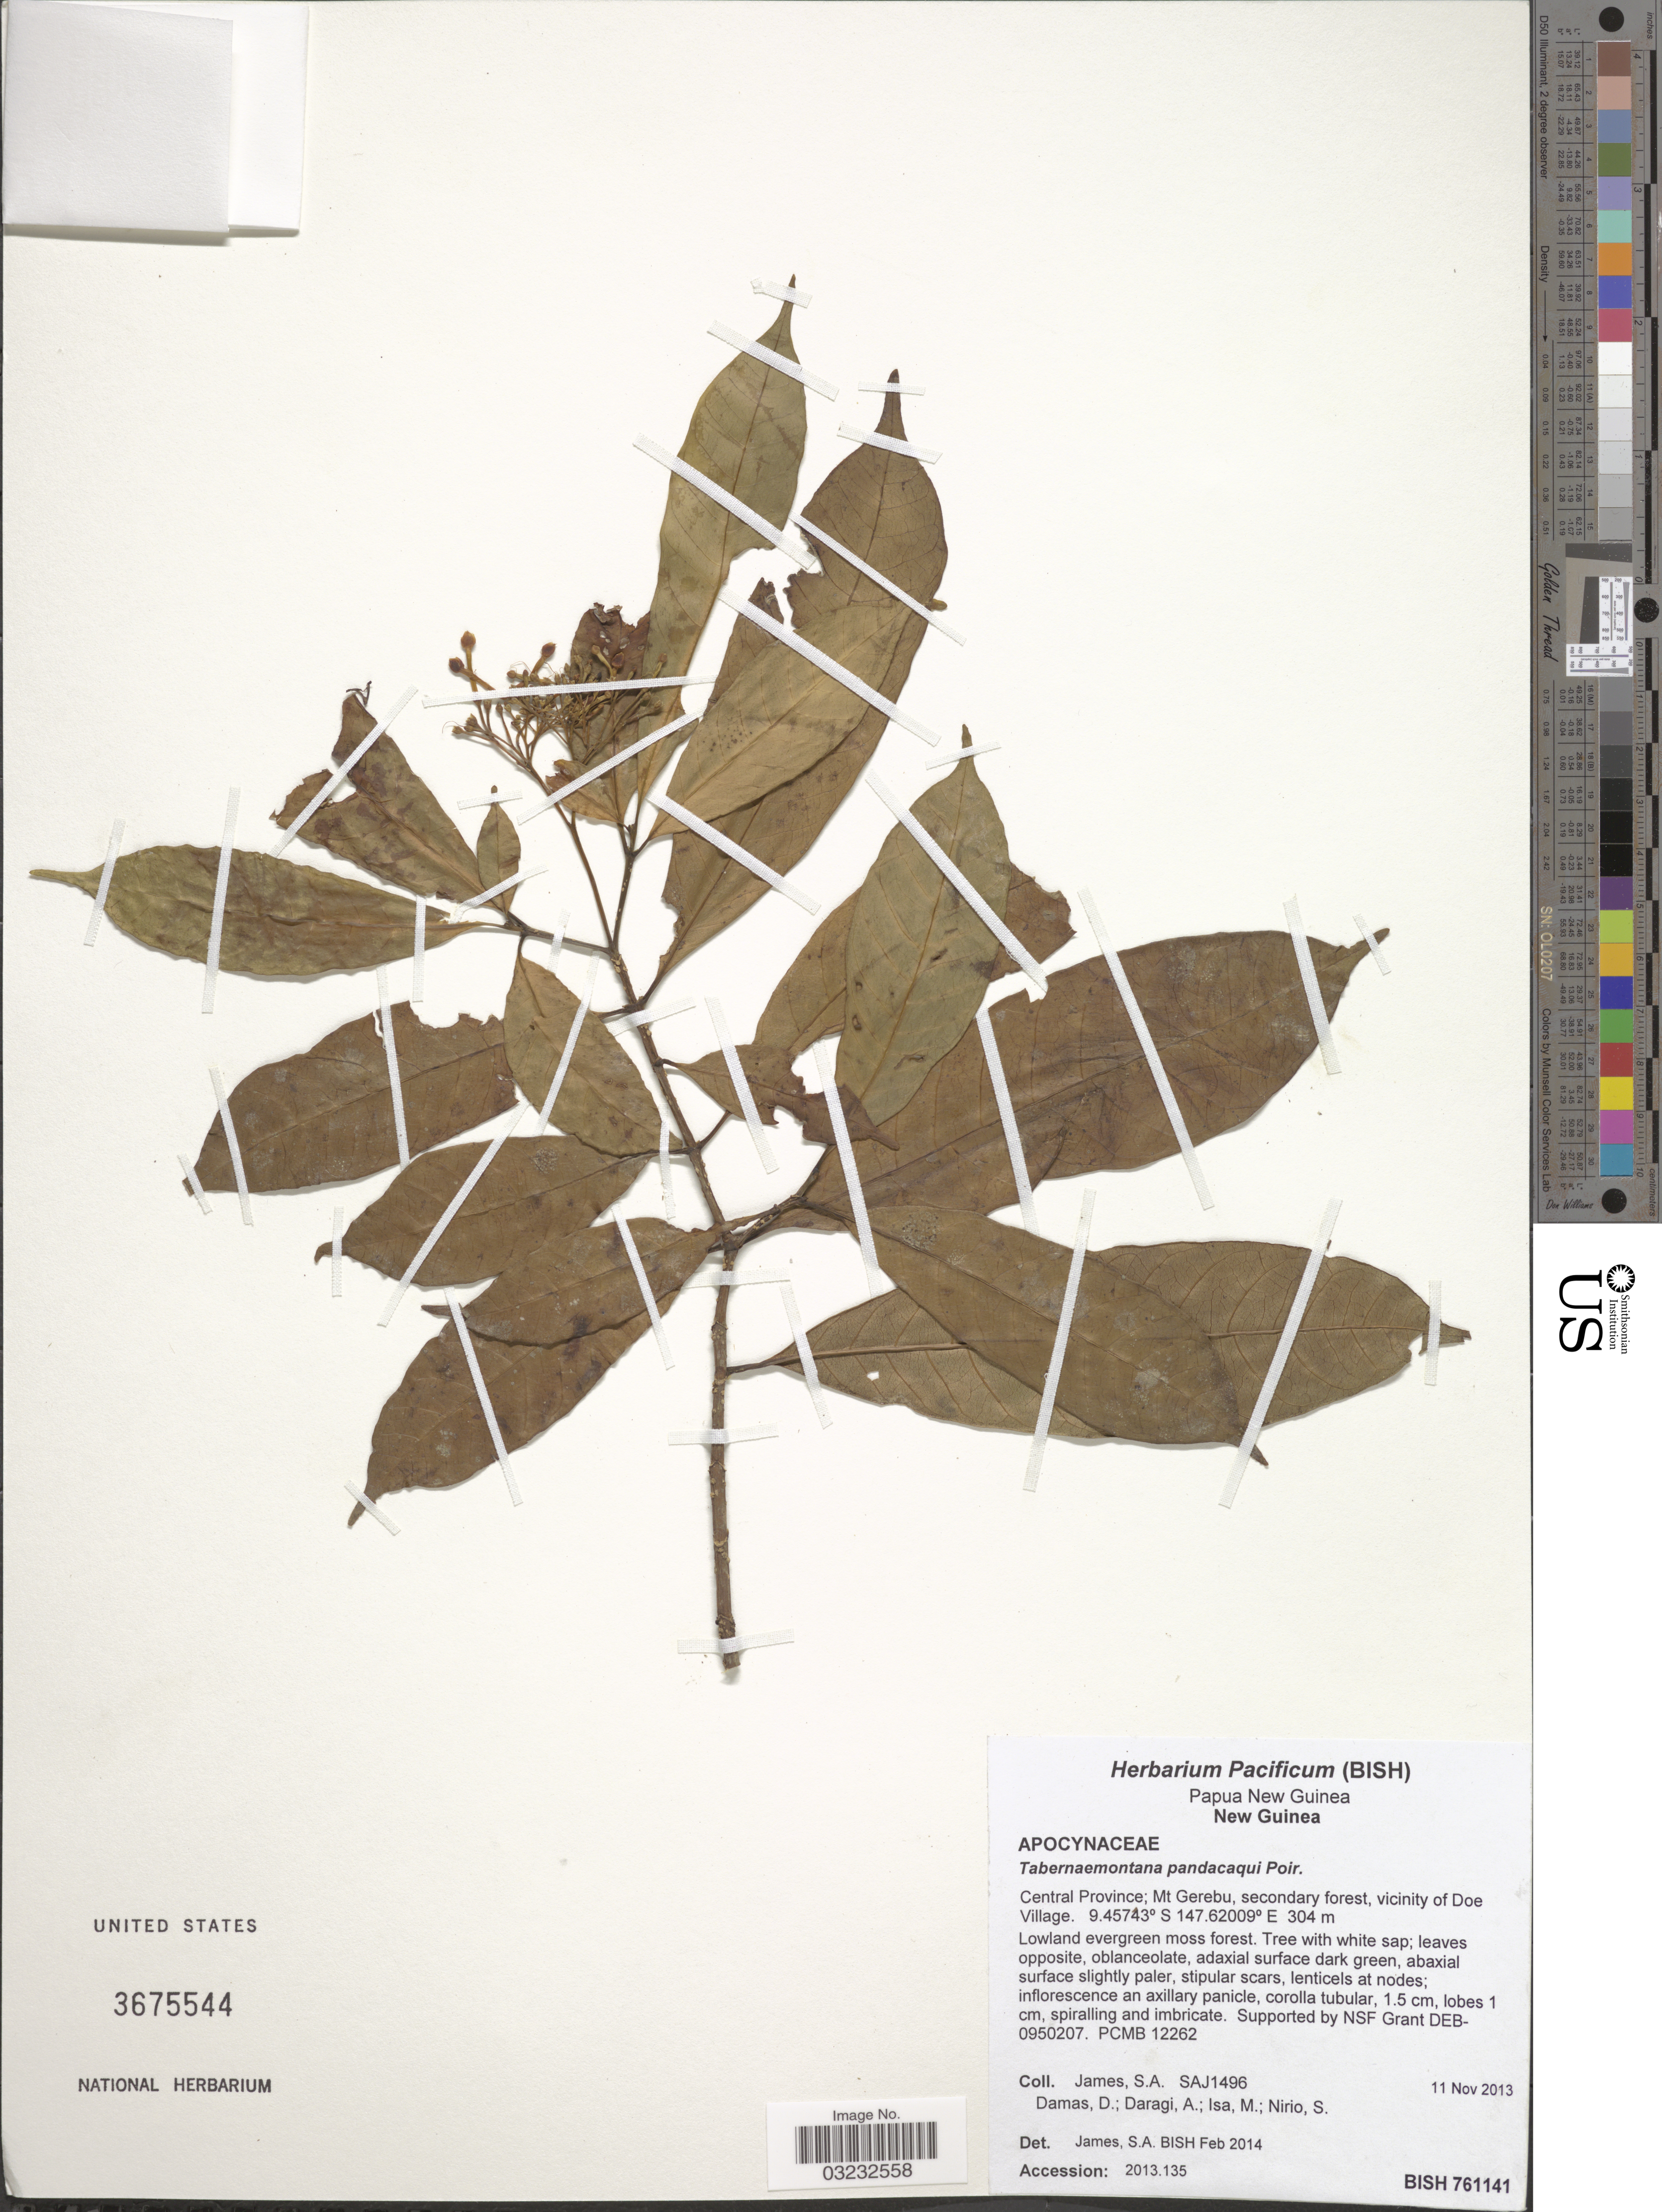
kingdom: Plantae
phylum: Tracheophyta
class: Magnoliopsida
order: Gentianales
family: Apocynaceae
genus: Tabernaemontana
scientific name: Tabernaemontana pandacaqui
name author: Poir.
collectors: S. James, D. Damas, A. Daragi, M. Isa & S. Nirio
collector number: SAJ1496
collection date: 2013-11-11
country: Papua New Guinea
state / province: Central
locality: New Guinea, Mt Gerebu, secondary forest, vicinity of Doe Village.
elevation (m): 304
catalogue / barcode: US 3675544